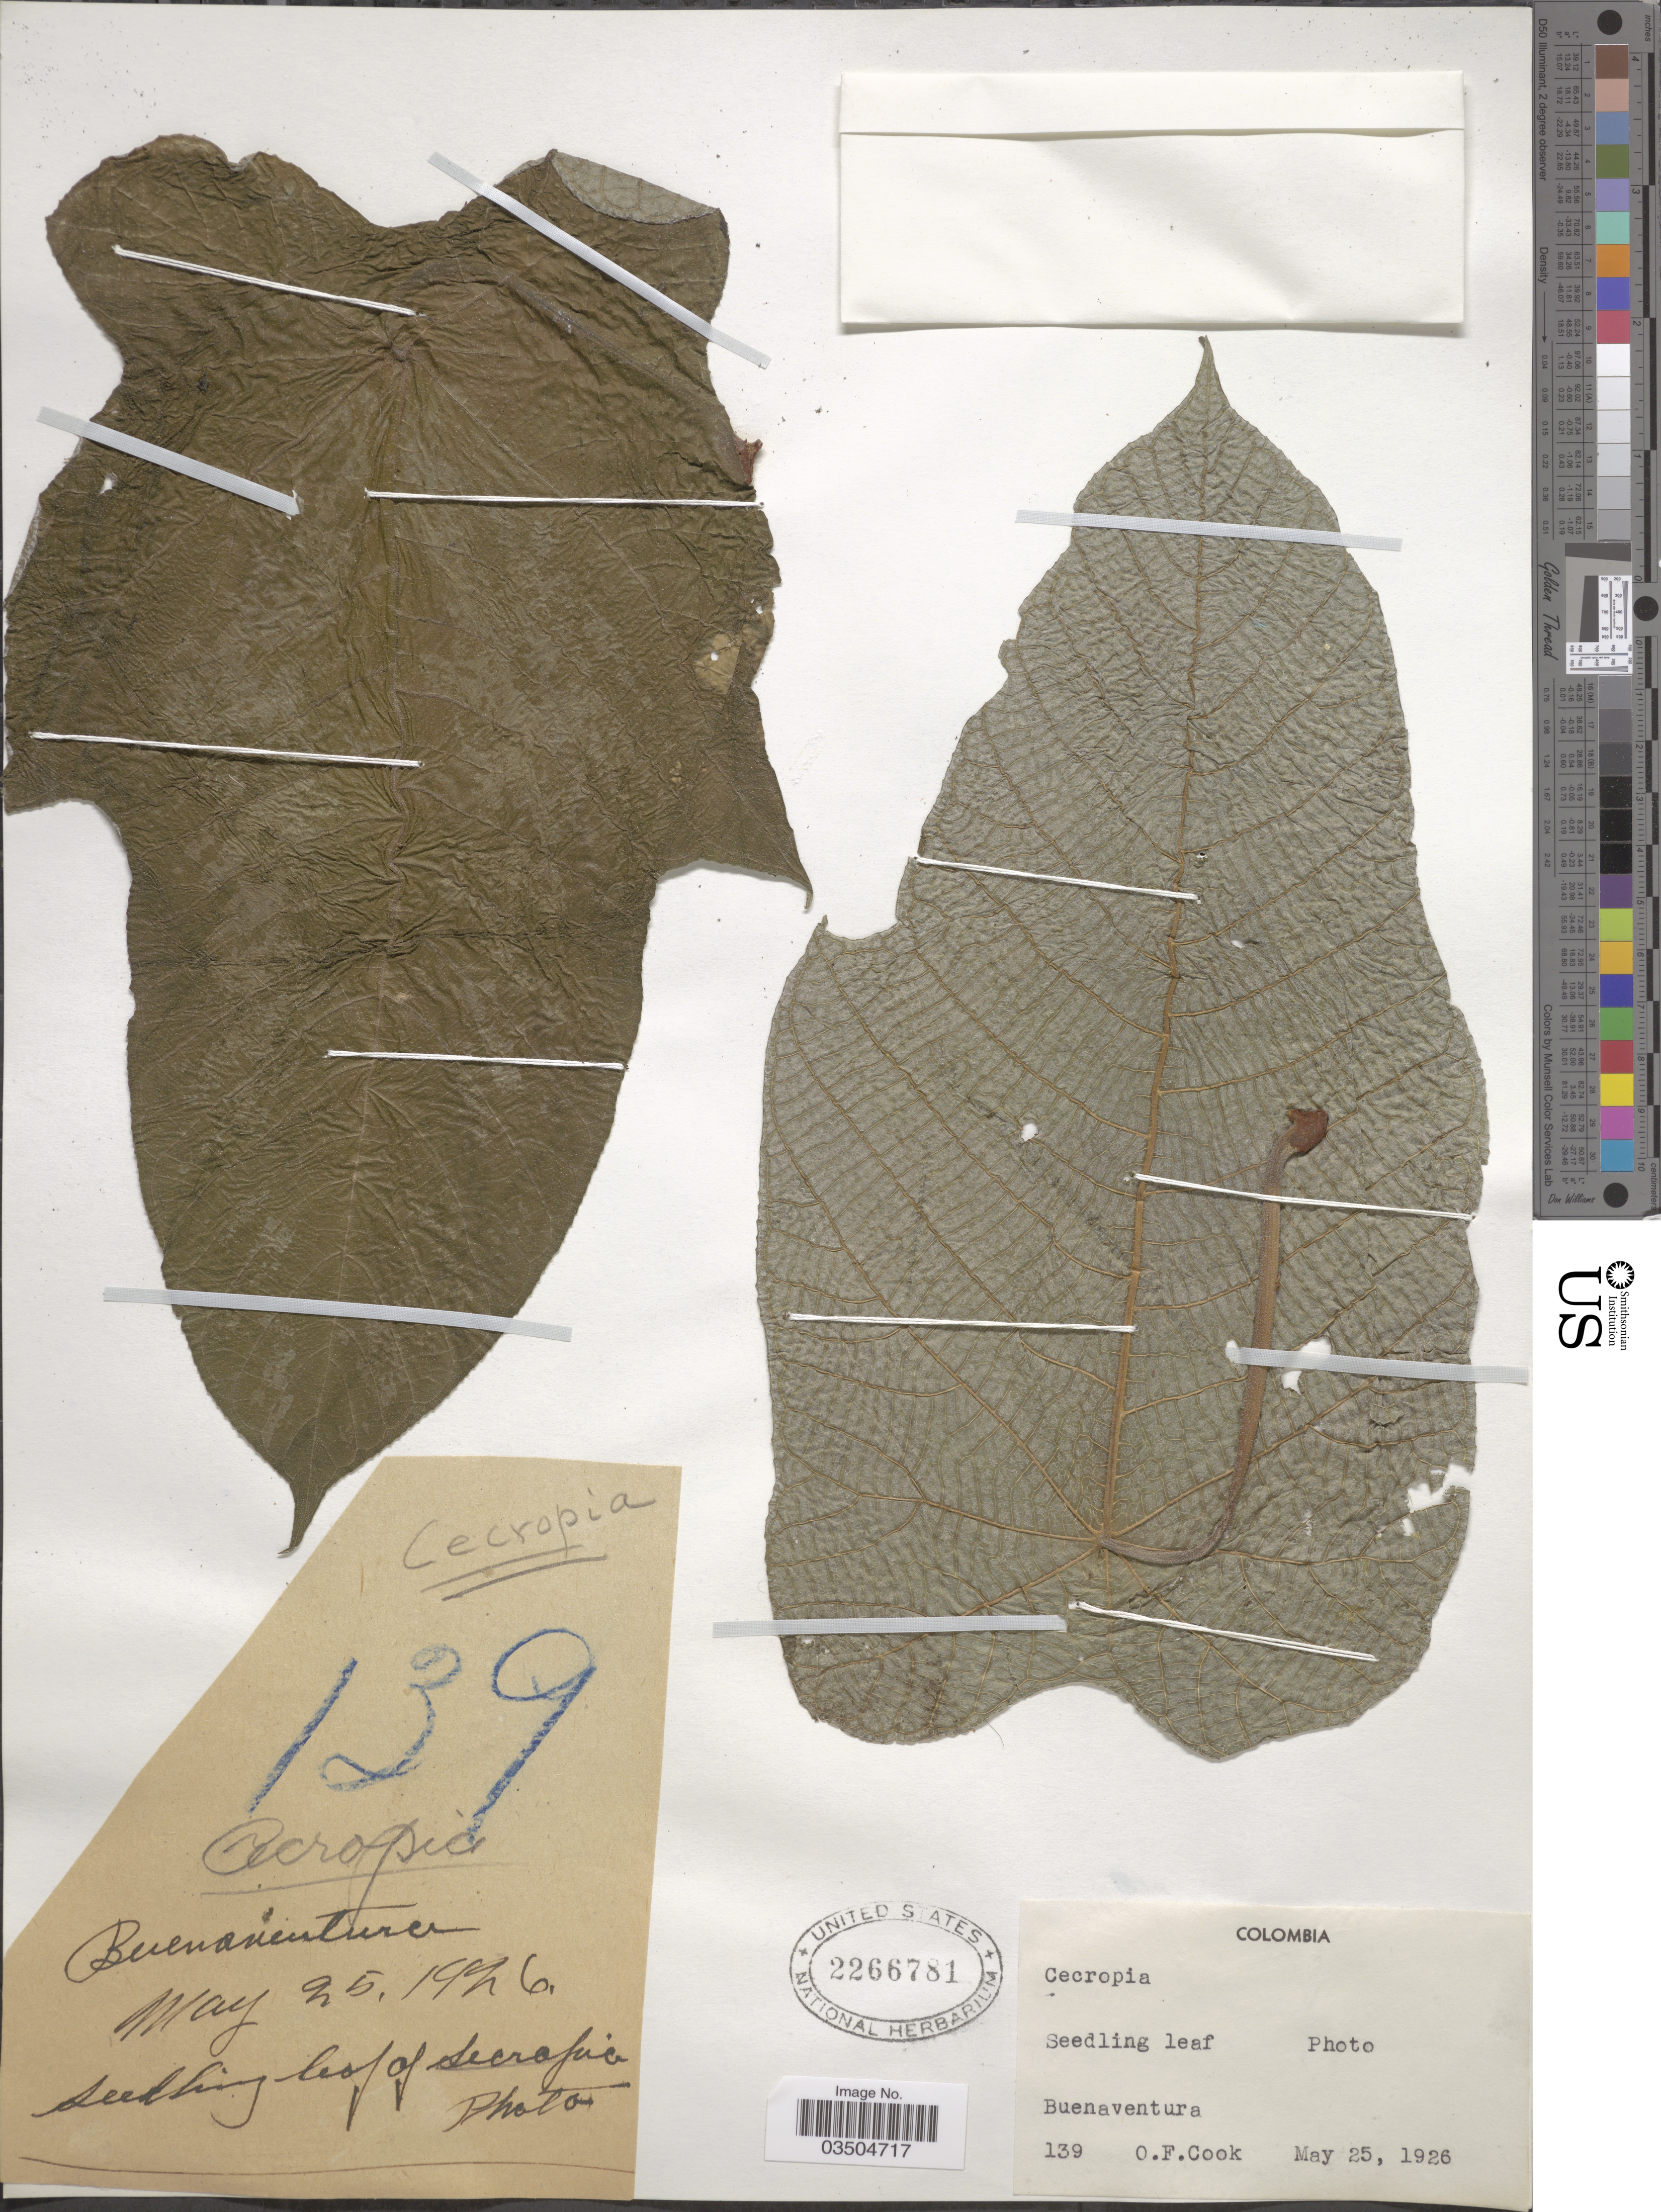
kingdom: Plantae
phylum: Tracheophyta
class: Magnoliopsida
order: Rosales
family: Urticaceae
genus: Cecropia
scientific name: Cecropia sp.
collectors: O. F. Cook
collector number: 139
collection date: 1926-05-25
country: Colombia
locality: Buenaventura.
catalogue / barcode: US 2266781